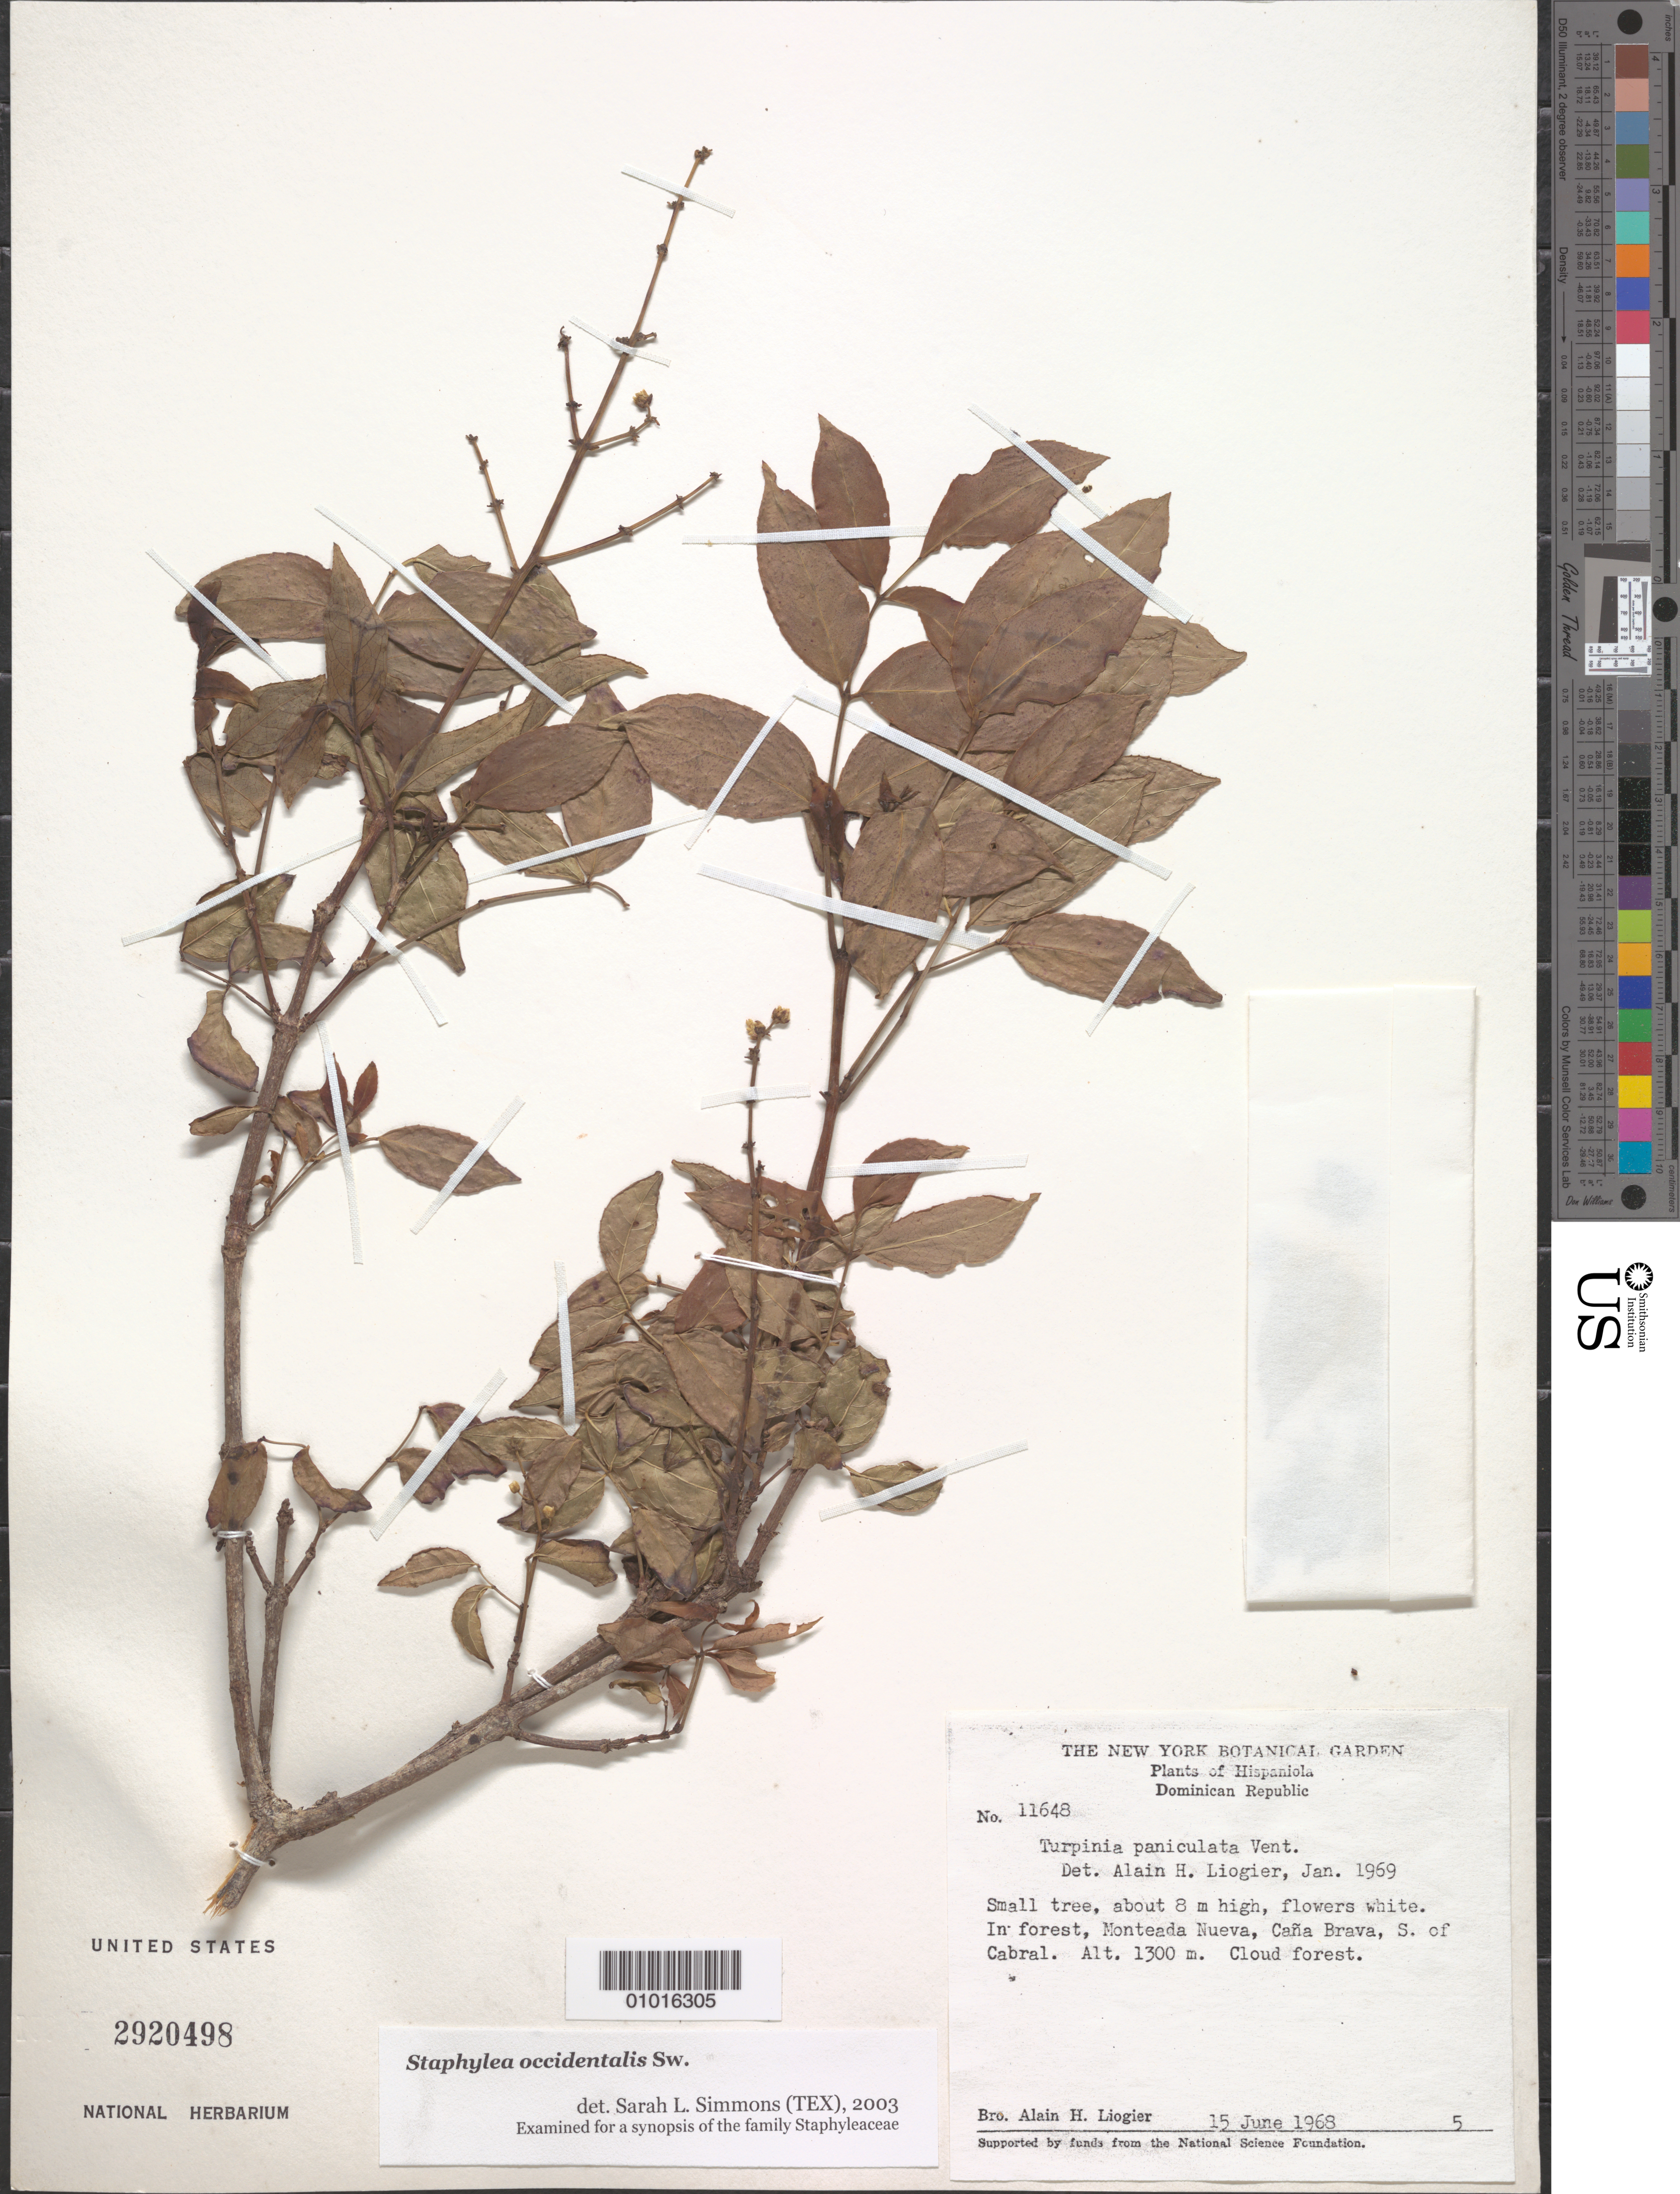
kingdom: Plantae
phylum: Tracheophyta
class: Magnoliopsida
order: Crossosomatales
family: Staphyleaceae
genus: Staphylea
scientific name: Staphylea occidentalis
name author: Sw.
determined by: Simmons, S. L.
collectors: A. H. Liogier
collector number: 11648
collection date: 1968-06-15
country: Dominican Republic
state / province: Barahona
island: Hispaniola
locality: Monteada Nueva, Caña Brava, S of Cabral.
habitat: In forest; cloud forest.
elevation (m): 1300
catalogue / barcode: US 2920498